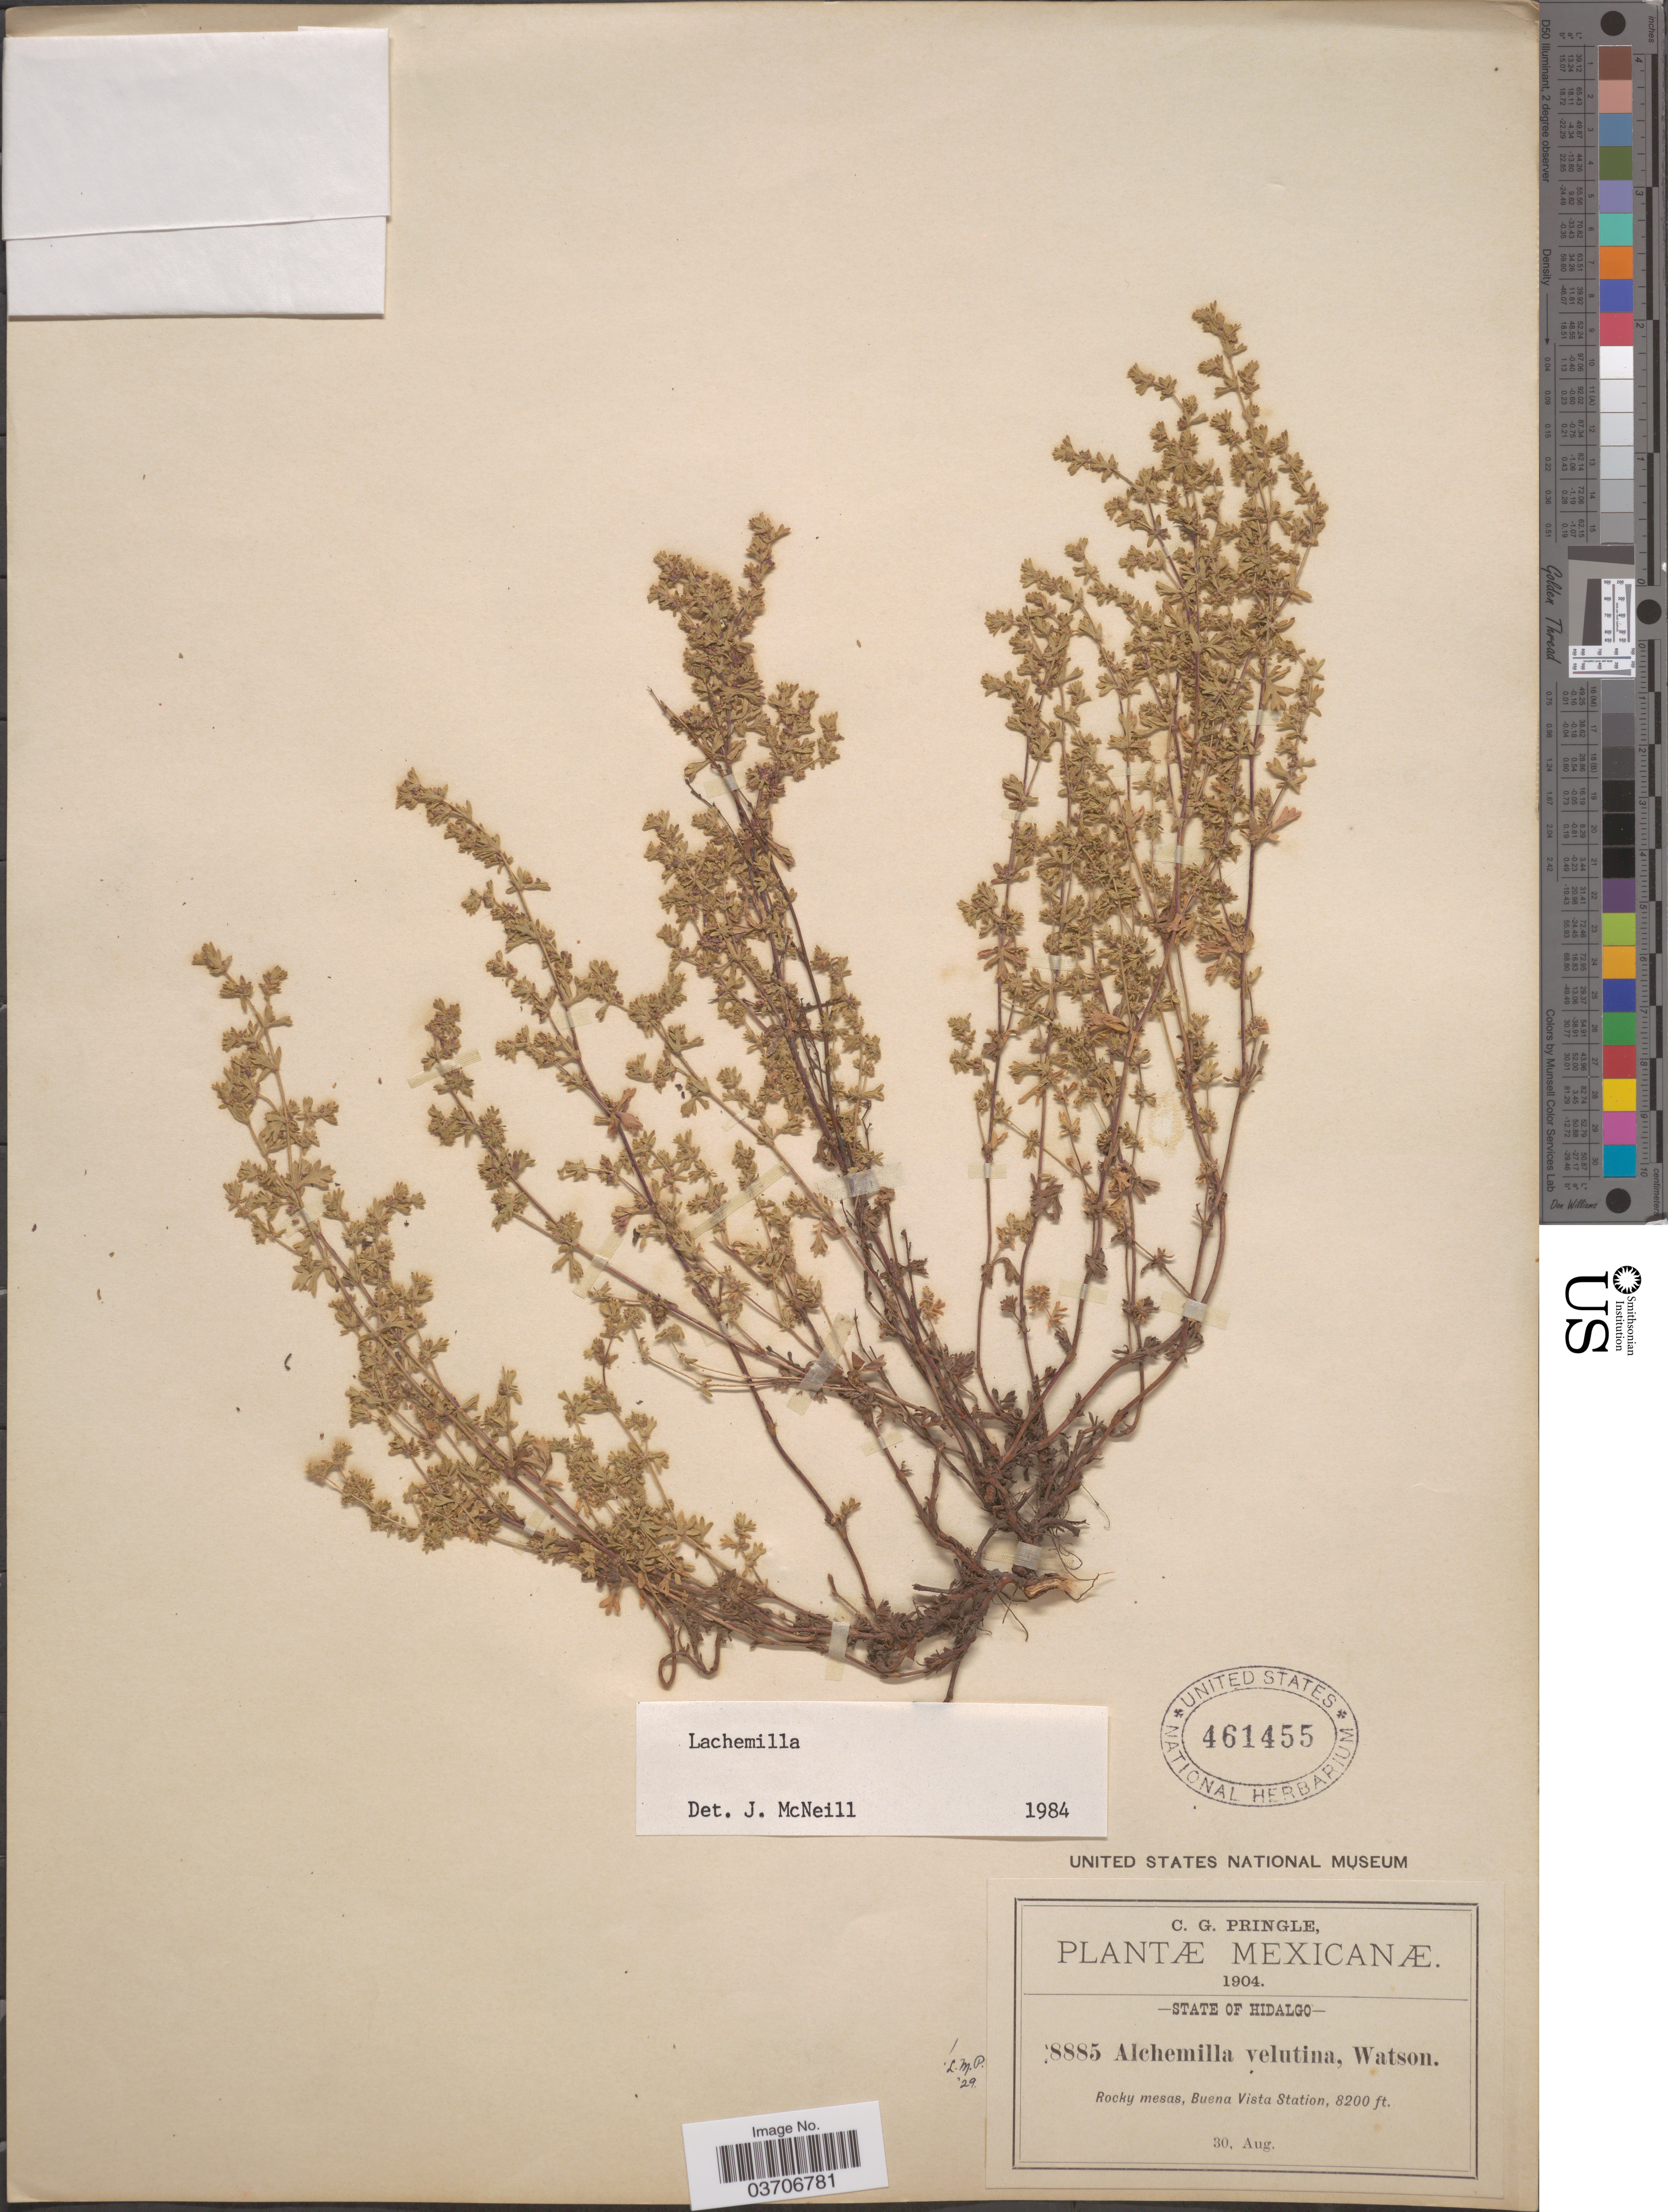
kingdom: Plantae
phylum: Tracheophyta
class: Magnoliopsida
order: Rosales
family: Rosaceae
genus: Lachemilla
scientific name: Lachemilla sp.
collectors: C. G. Pringle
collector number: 8885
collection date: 1904-08-30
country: Mexico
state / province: Hidalgo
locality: Buena Vista Station.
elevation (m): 2499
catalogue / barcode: US 461455